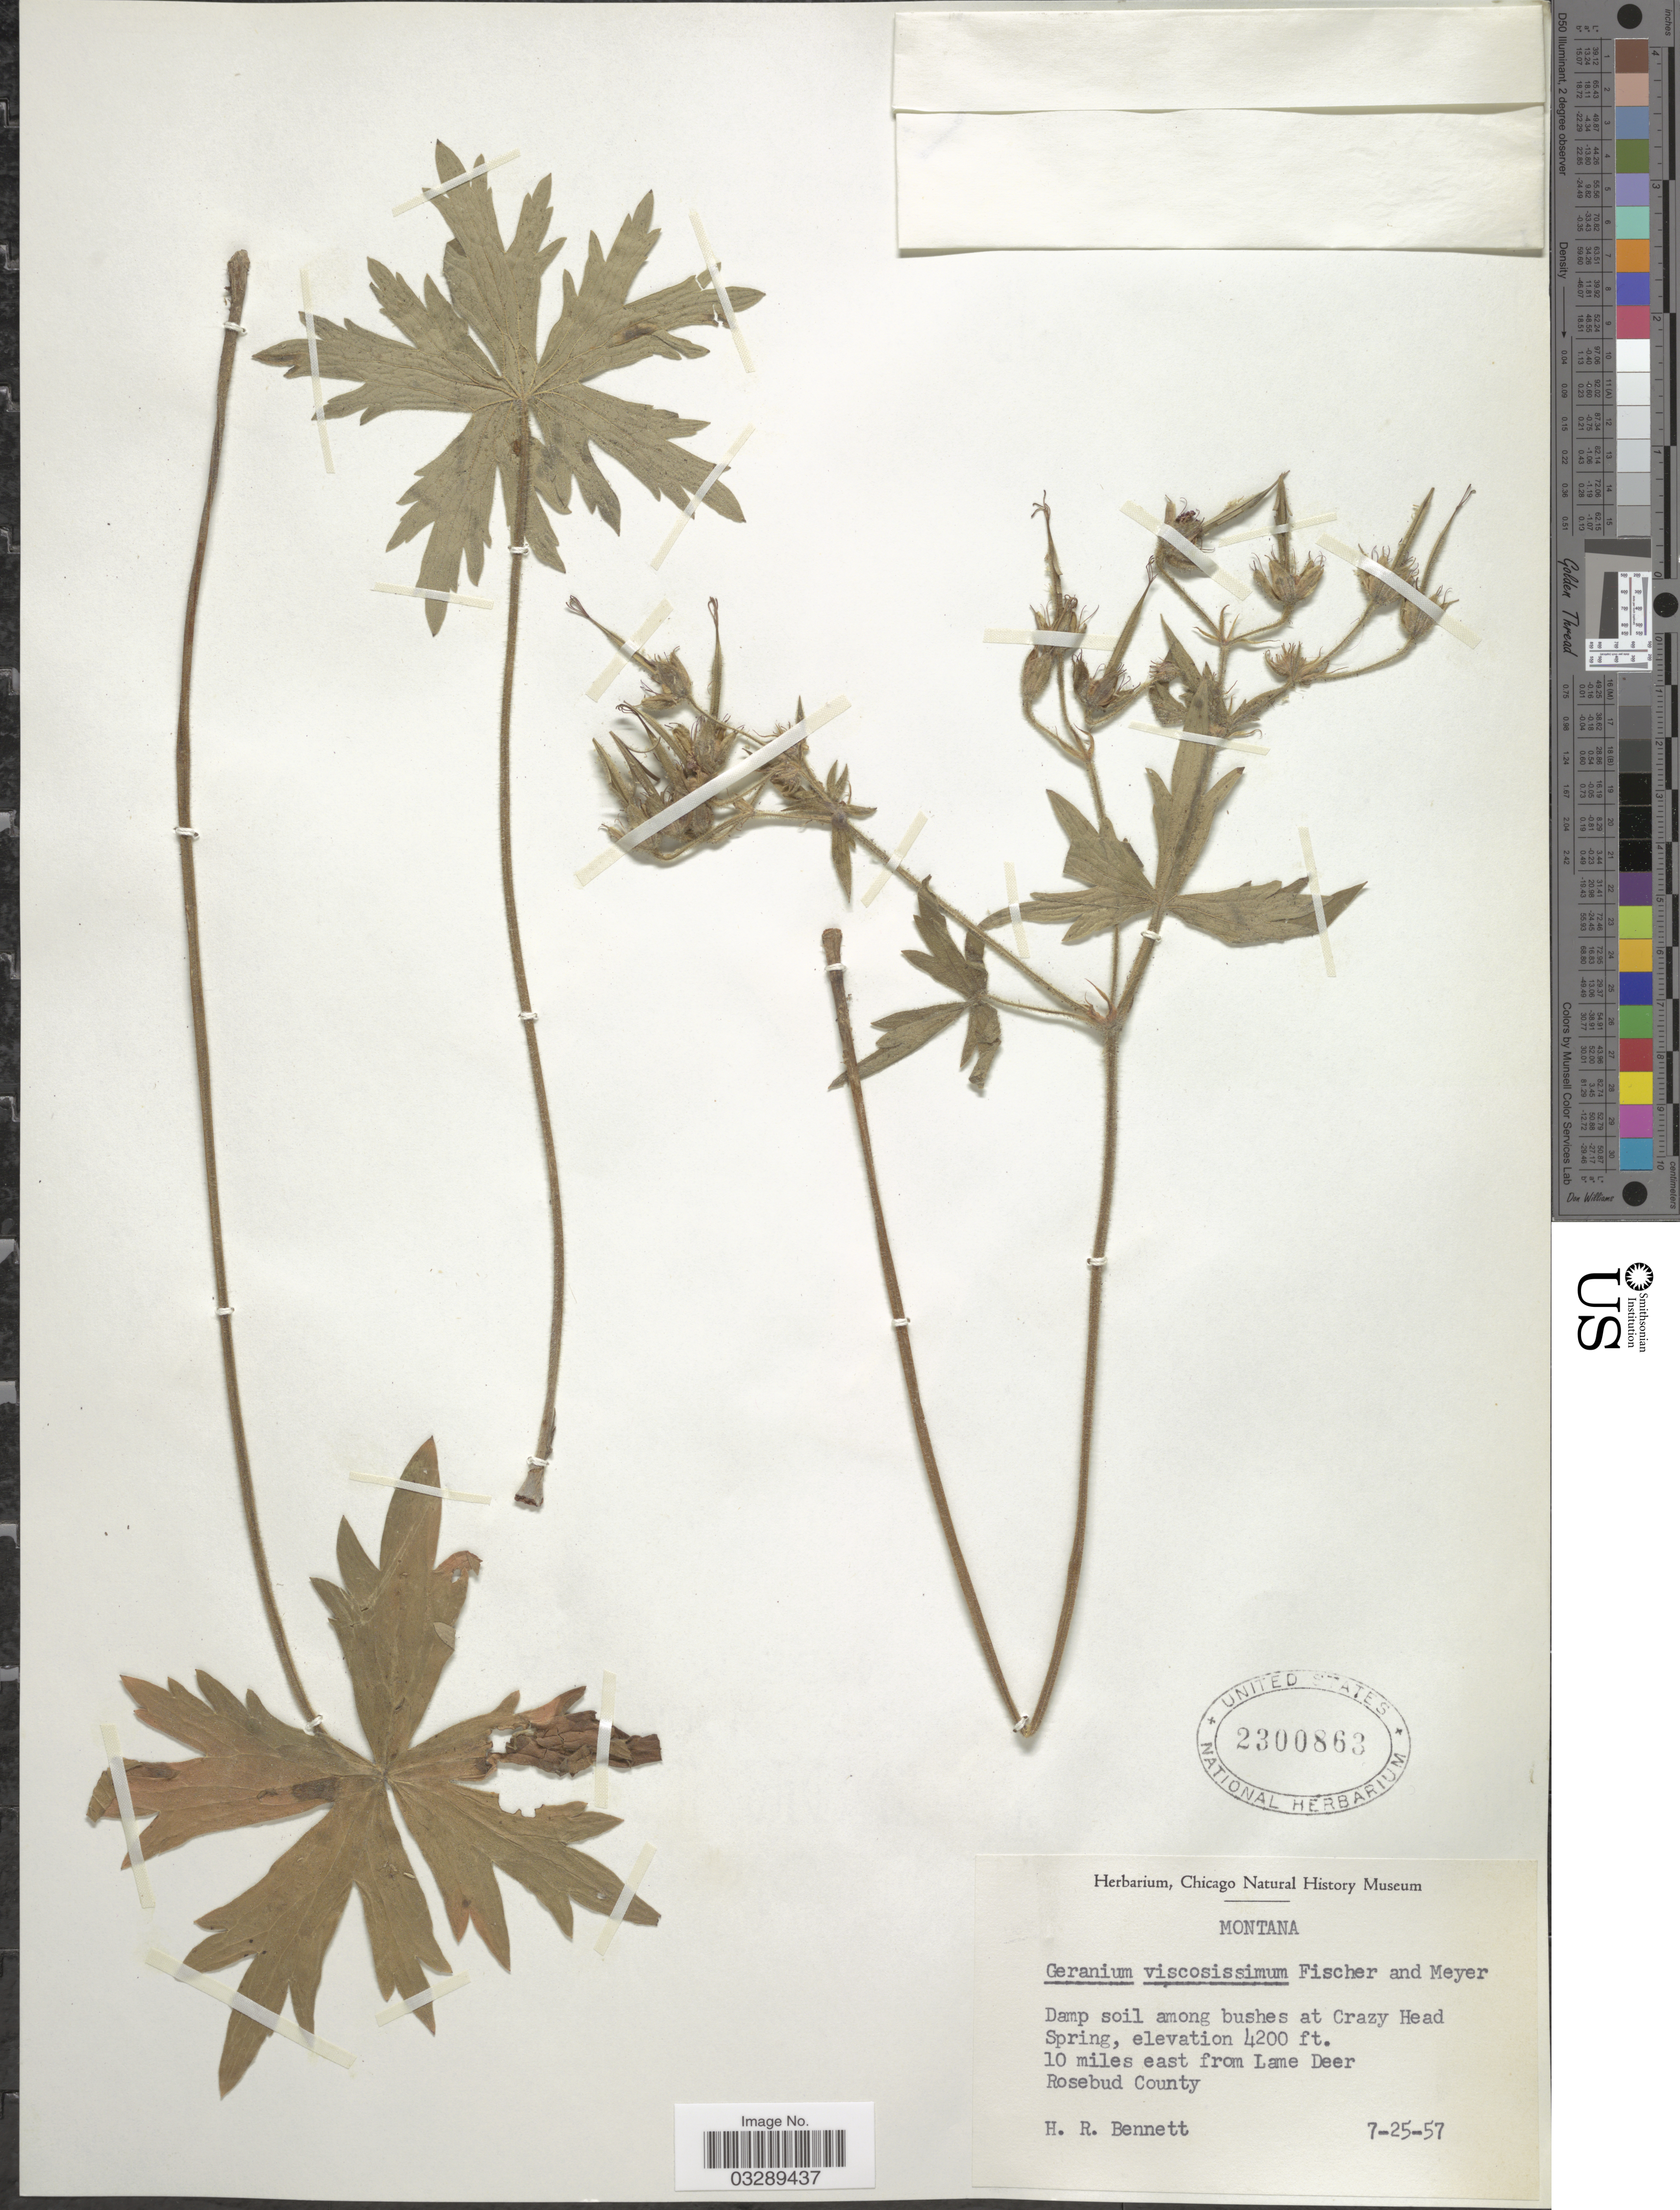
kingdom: Plantae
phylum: Tracheophyta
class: Magnoliopsida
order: Geraniales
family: Geraniaceae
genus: Geranium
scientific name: Geranium viscosissimum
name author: Fisch. & C.A. Mey.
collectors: H. R. Bennett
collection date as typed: Transcribed d/m/y: 25/7/57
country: United States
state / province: Montana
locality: Damp soil among bushes at Crazy Head Spring. 10 miles east from Lame Deer Rosebud County.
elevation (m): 1280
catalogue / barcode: US 2300863